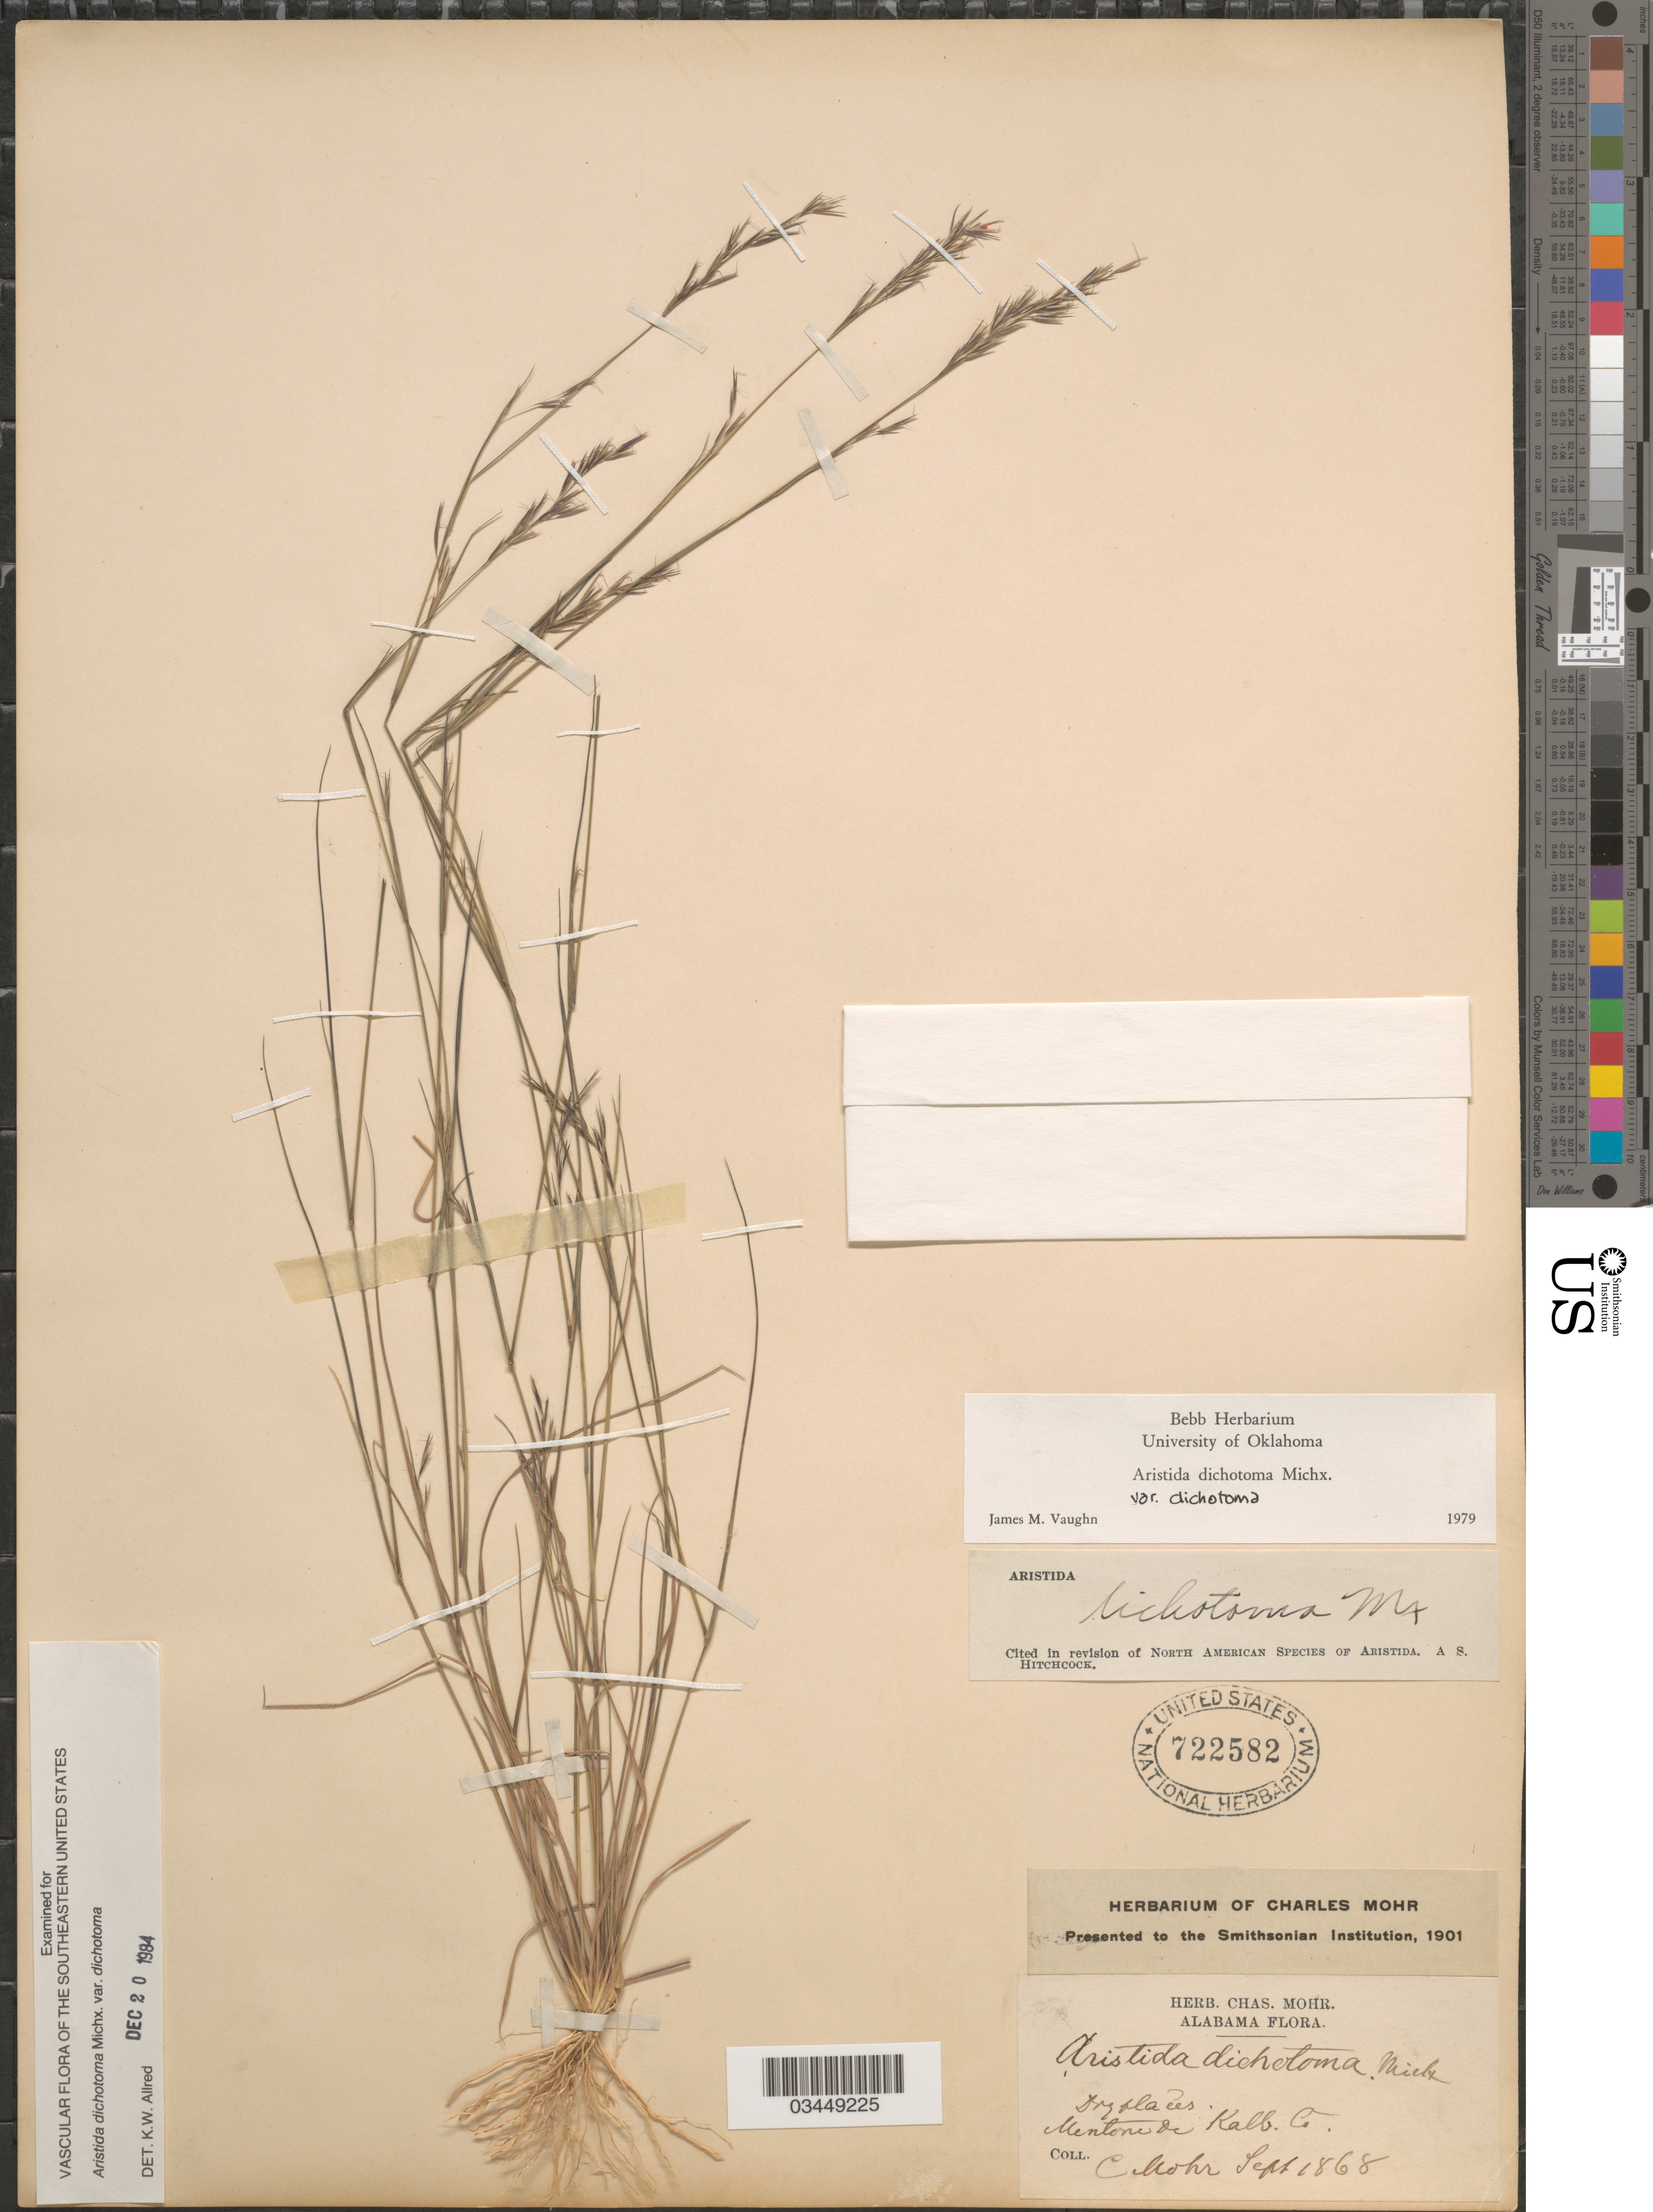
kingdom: Plantae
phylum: Tracheophyta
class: Liliopsida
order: Poales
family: Poaceae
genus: Aristida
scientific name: Aristida dichotoma var. dichotoma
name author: Michx.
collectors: Mohr, C. T. (herbarium)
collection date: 1868-09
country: United States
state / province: Alabama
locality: Dry places. Mentone De Kalb. Co.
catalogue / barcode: US 722582